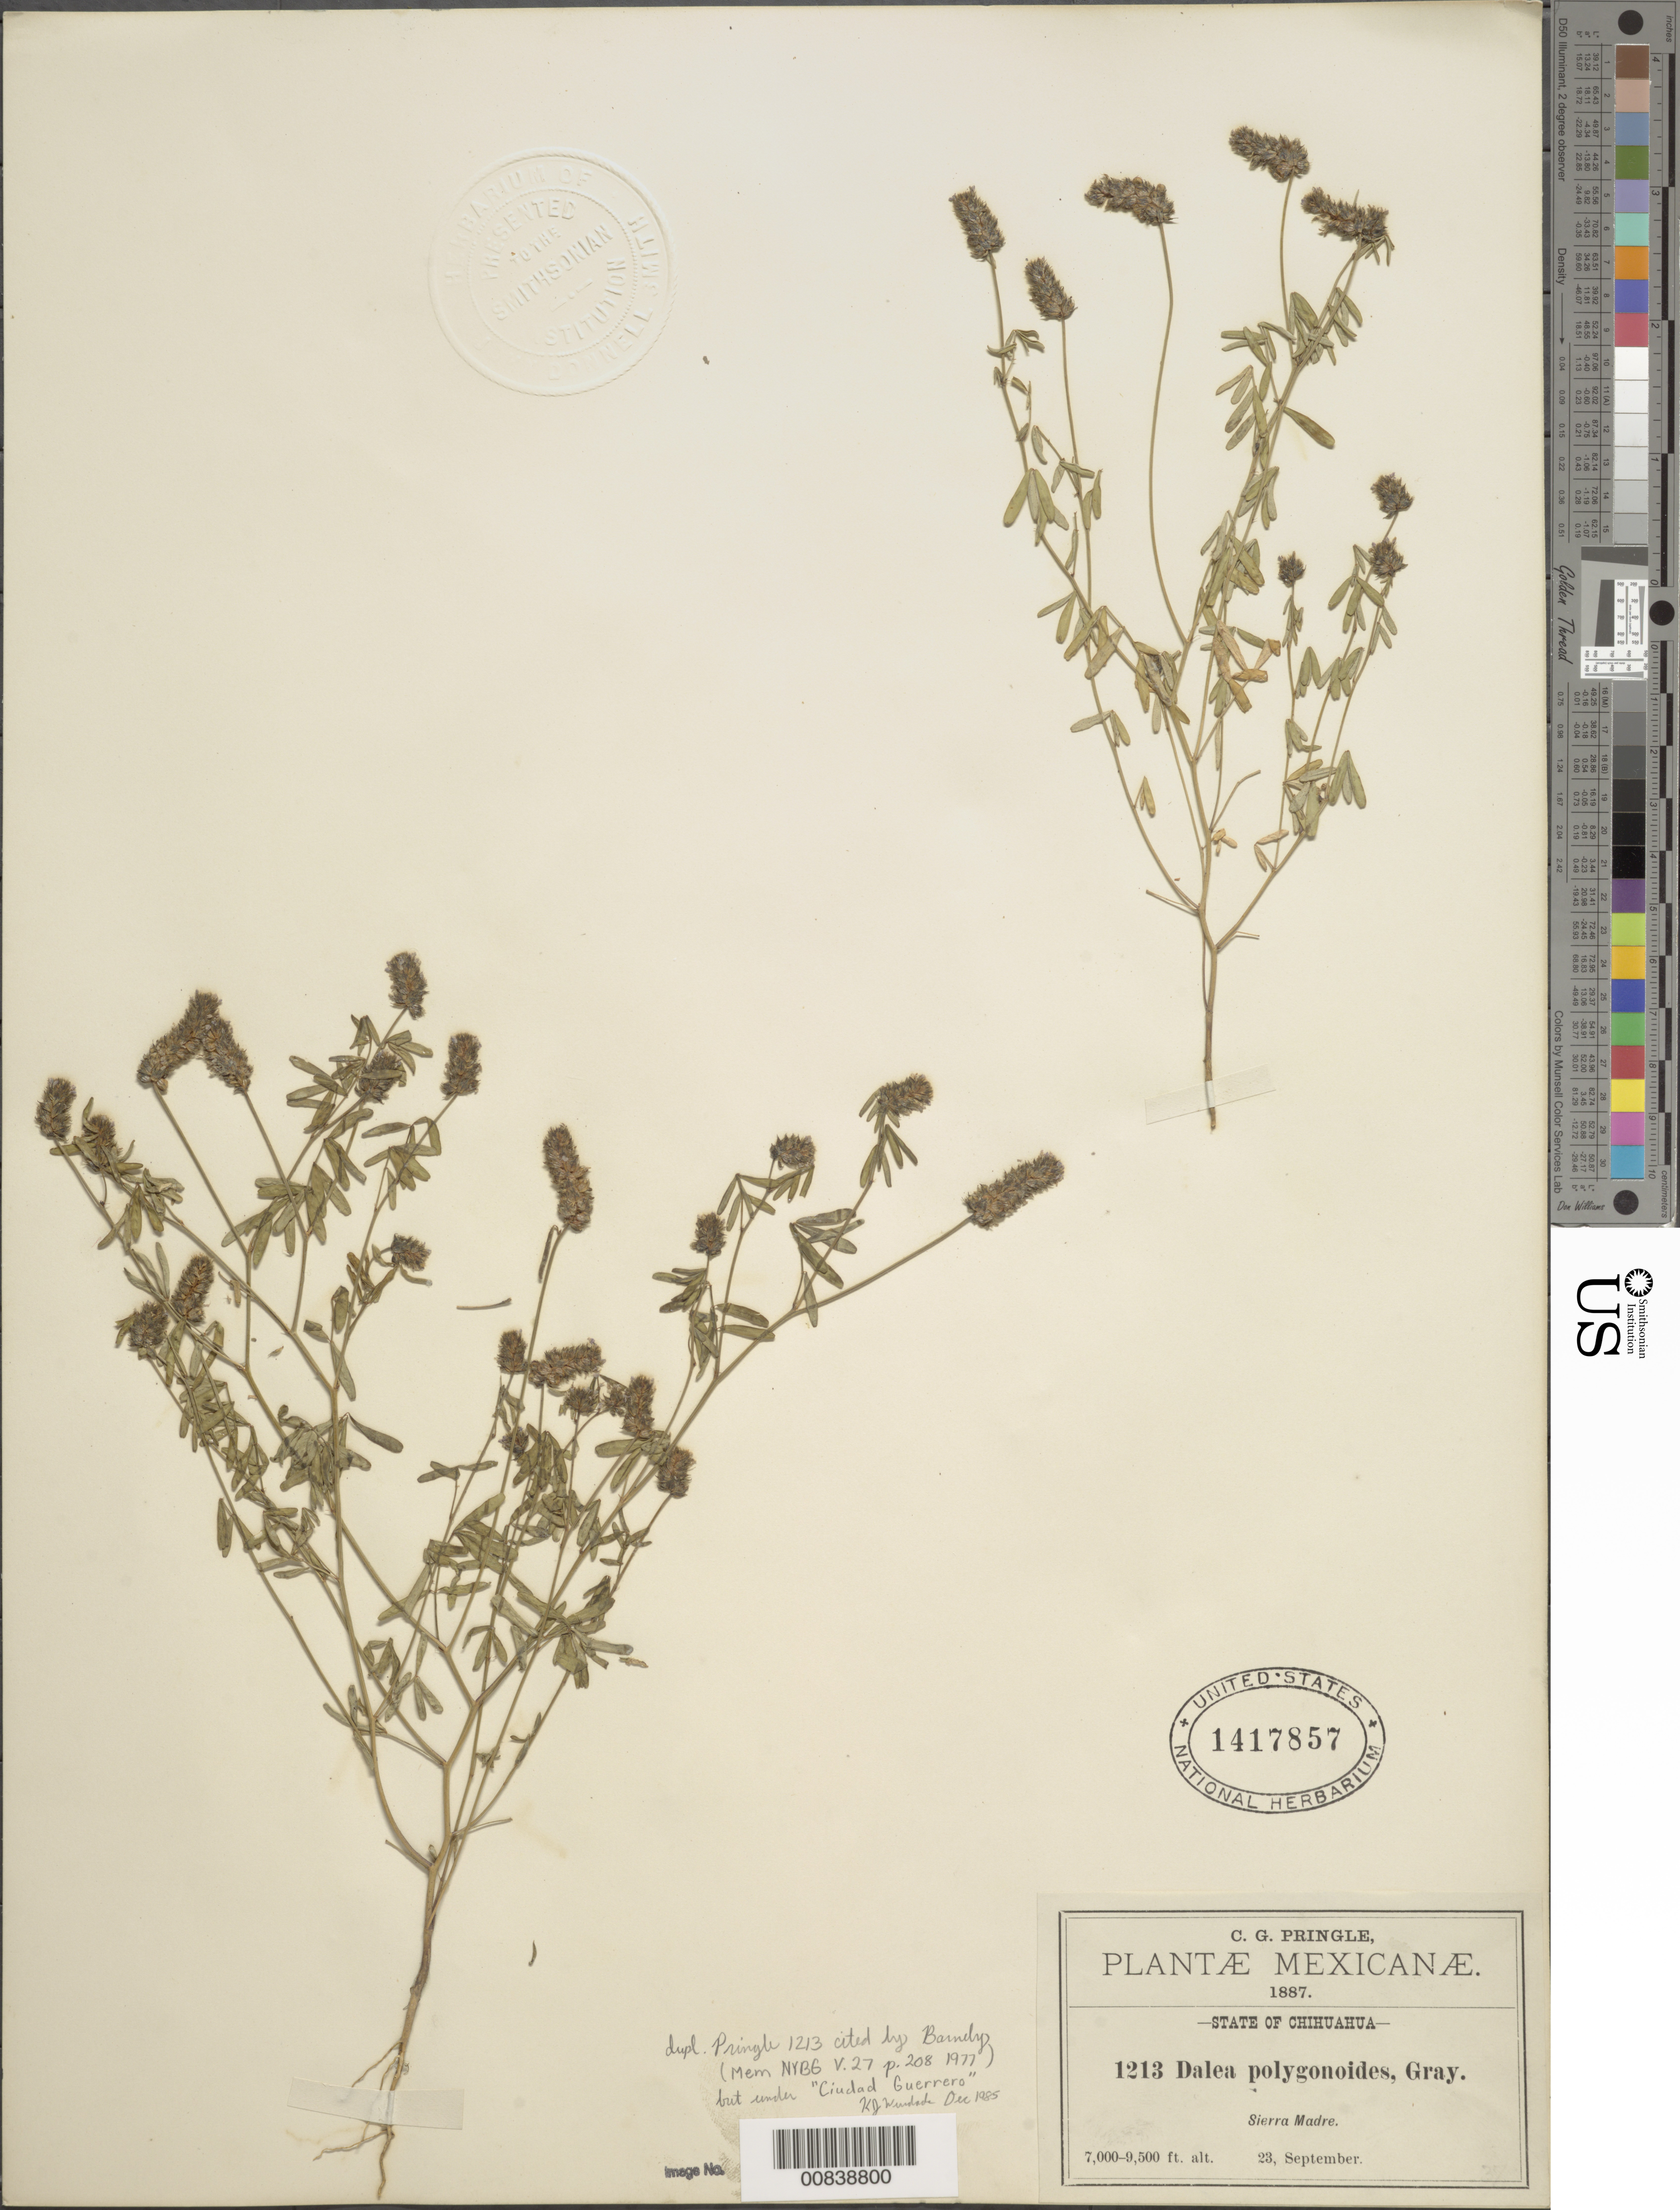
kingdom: Plantae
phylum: Tracheophyta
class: Magnoliopsida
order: Fabales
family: Fabaceae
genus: Dalea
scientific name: Dalea polygonoides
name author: A. Gray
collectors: C. G. Pringle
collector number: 1213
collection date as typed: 23 Sep 1887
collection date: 1887-09-23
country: Mexico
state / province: Chihuahua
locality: Sierra Madre, Chihuahua.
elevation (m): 2134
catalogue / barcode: US 1417857